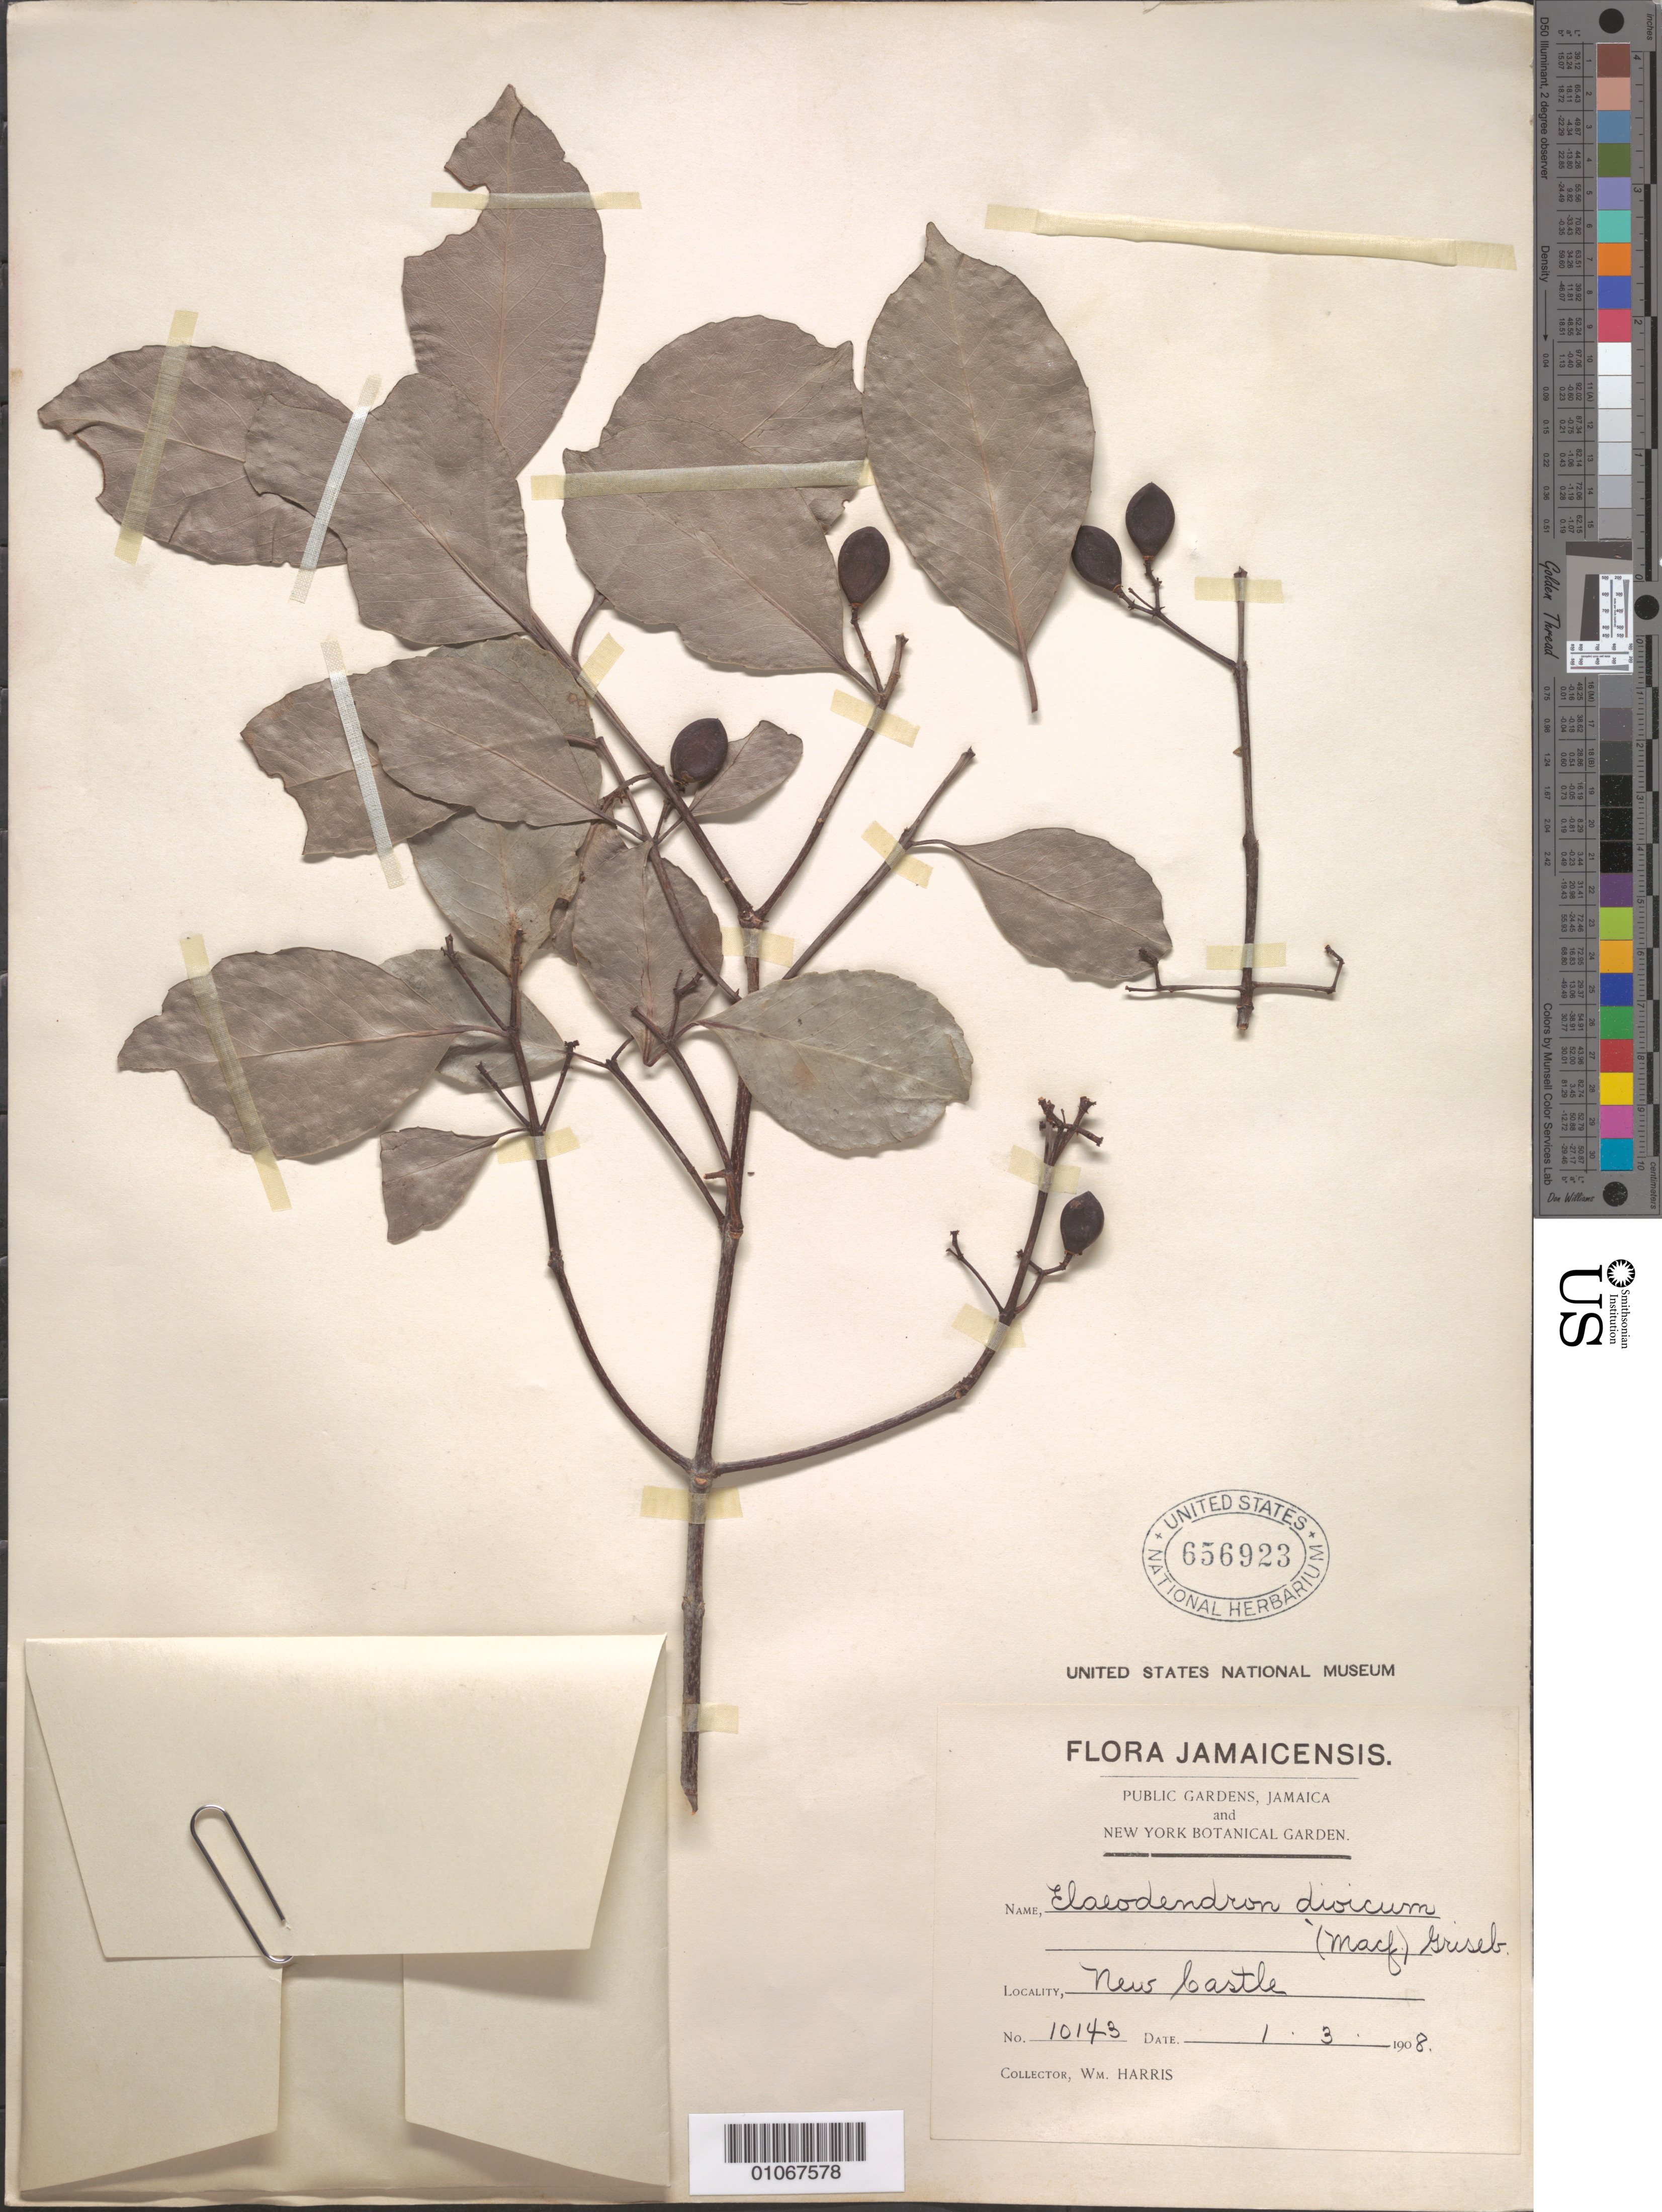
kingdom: Plantae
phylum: Tracheophyta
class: Magnoliopsida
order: Celastrales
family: Celastraceae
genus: Elaeodendron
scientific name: Elaeodendron dioicum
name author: Griseb.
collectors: W. Harris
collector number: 10143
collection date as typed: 01 Mar 1908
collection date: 1908-03-01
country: Jamaica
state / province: Saint Andrew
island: Jamaica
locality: New castle.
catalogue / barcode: US 656923